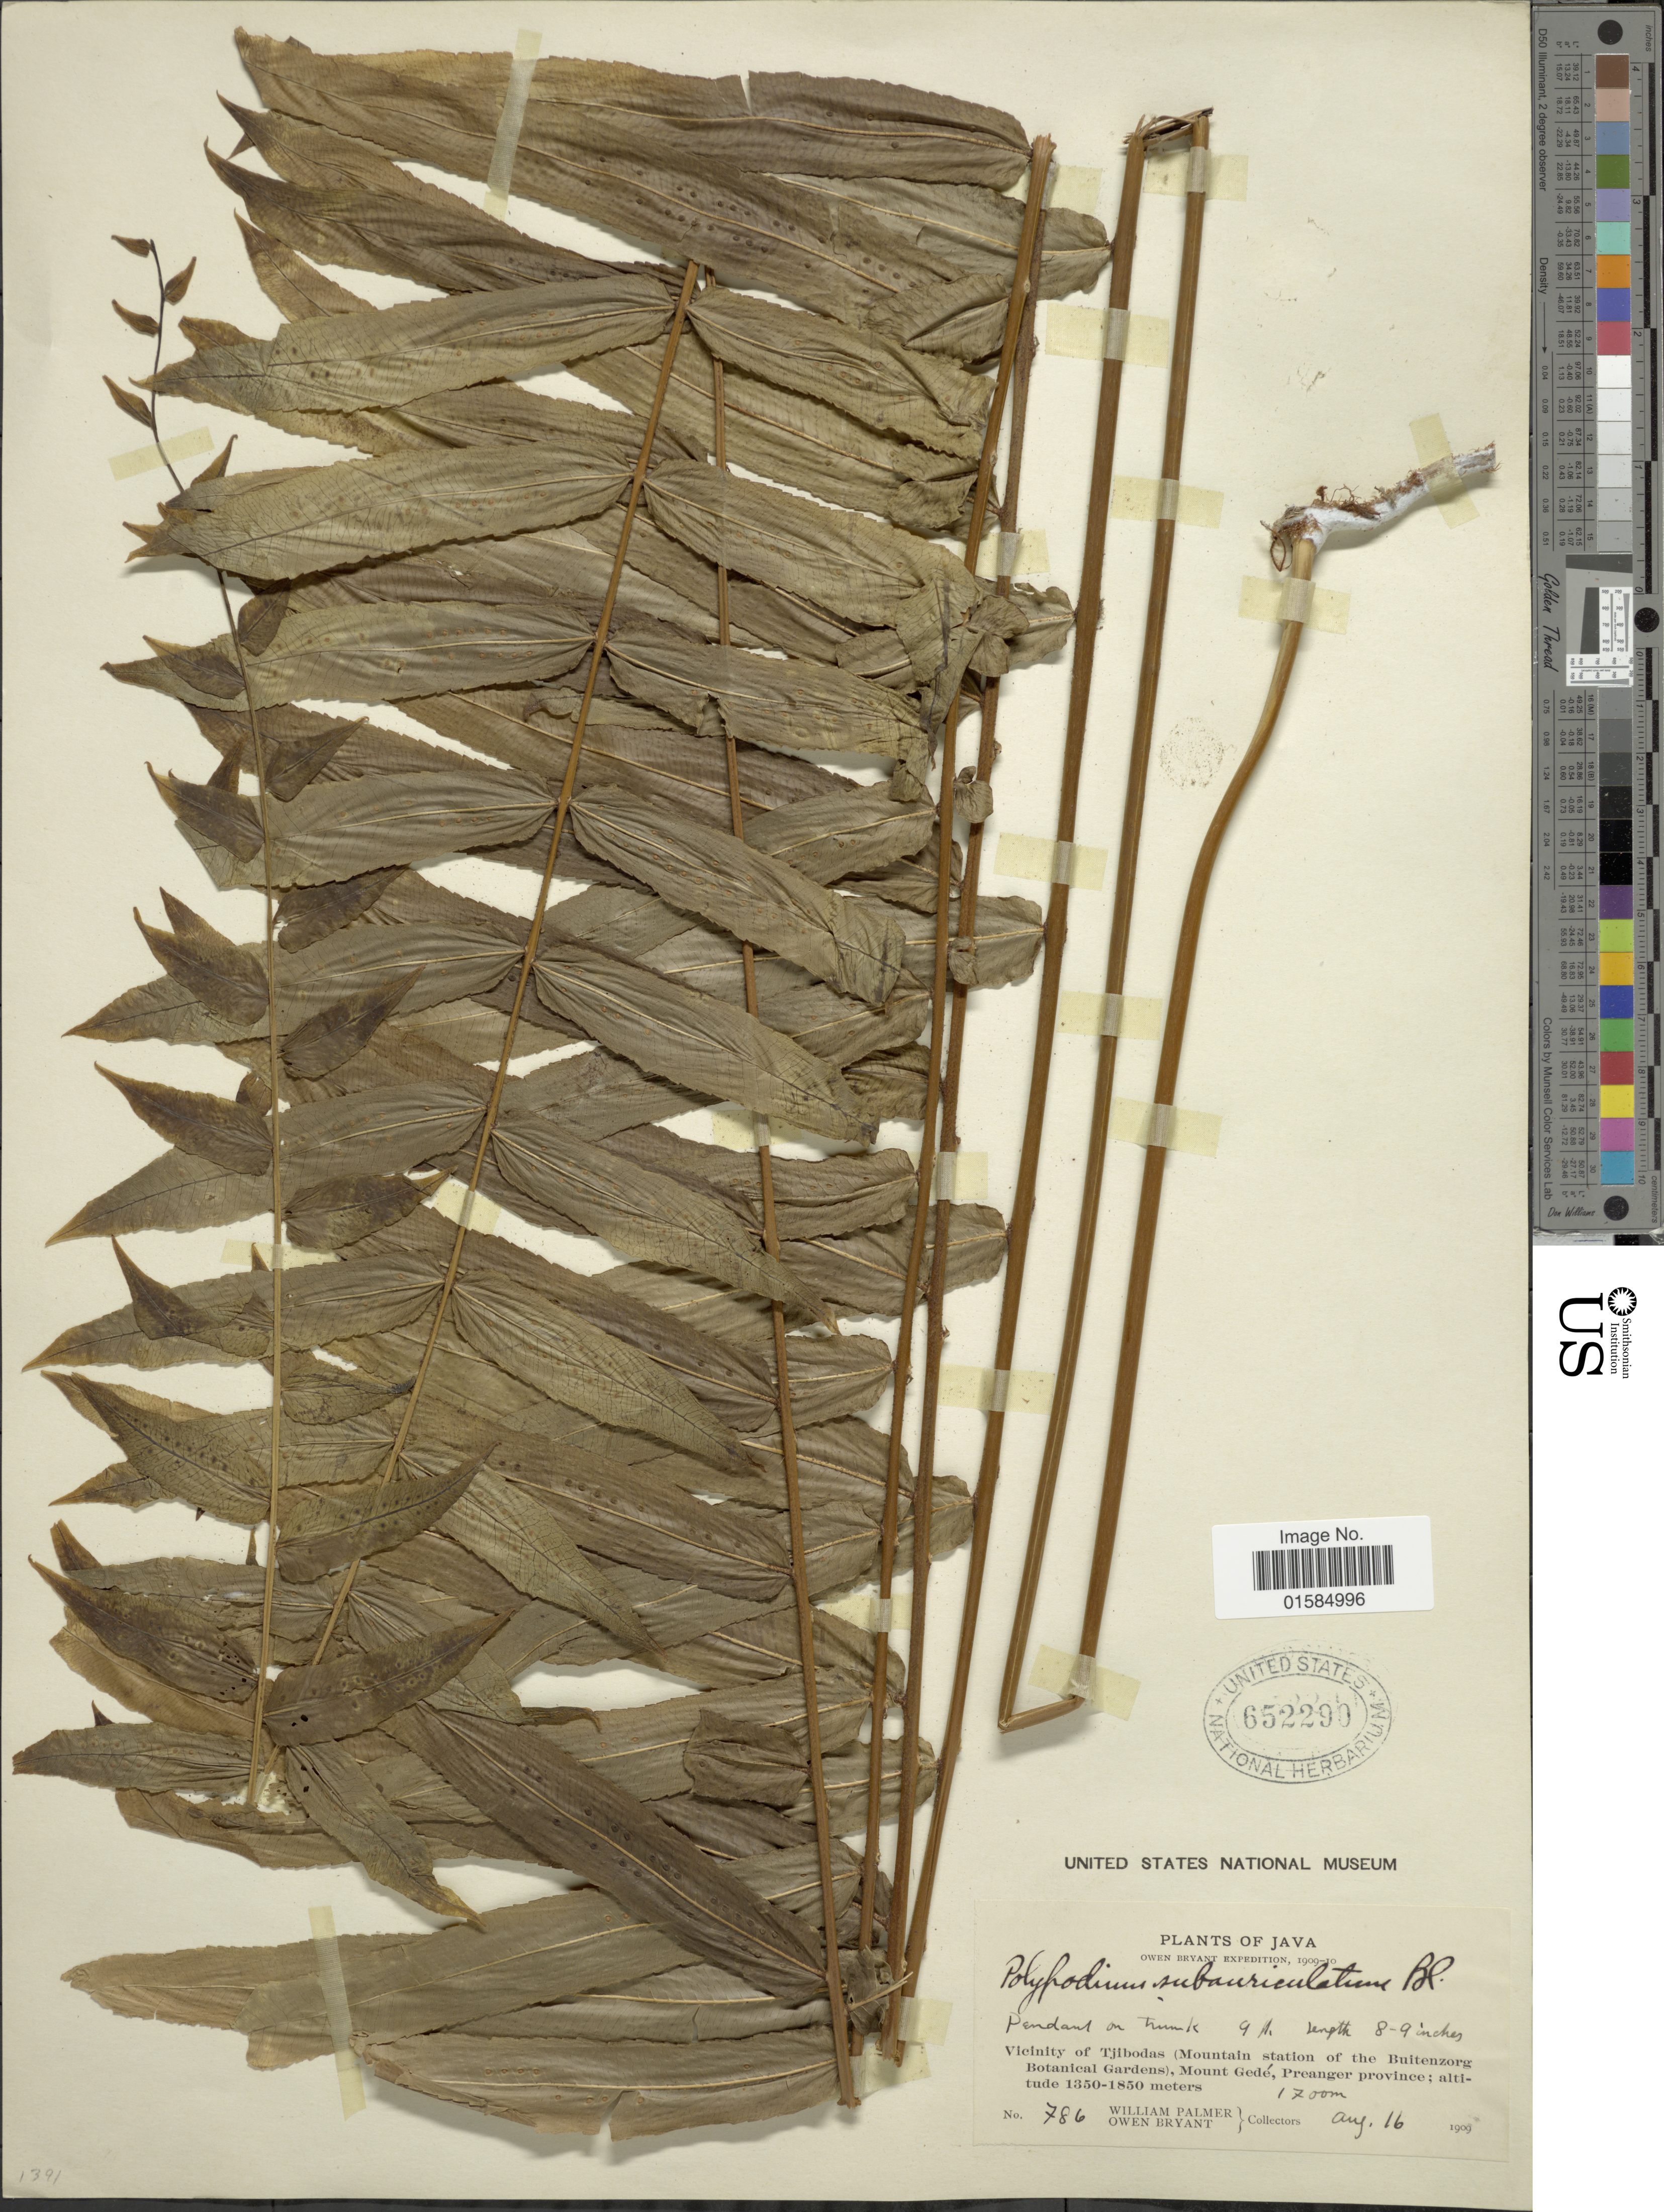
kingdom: Plantae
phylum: Tracheophyta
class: Polypodiopsida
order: Polypodiales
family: Polypodiaceae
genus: Goniophlebium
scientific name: Goniophlebium subauriculatum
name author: (Blume) C. Presl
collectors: W. Palmer & O. Bryant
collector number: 786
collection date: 1909-08-16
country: Indonesia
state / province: Java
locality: Vicinity of Tjibodas (Mountain station of the Buitenzorg Botanical Gardens), Mount Gede, Preanger province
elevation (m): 1700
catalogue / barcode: US 652290